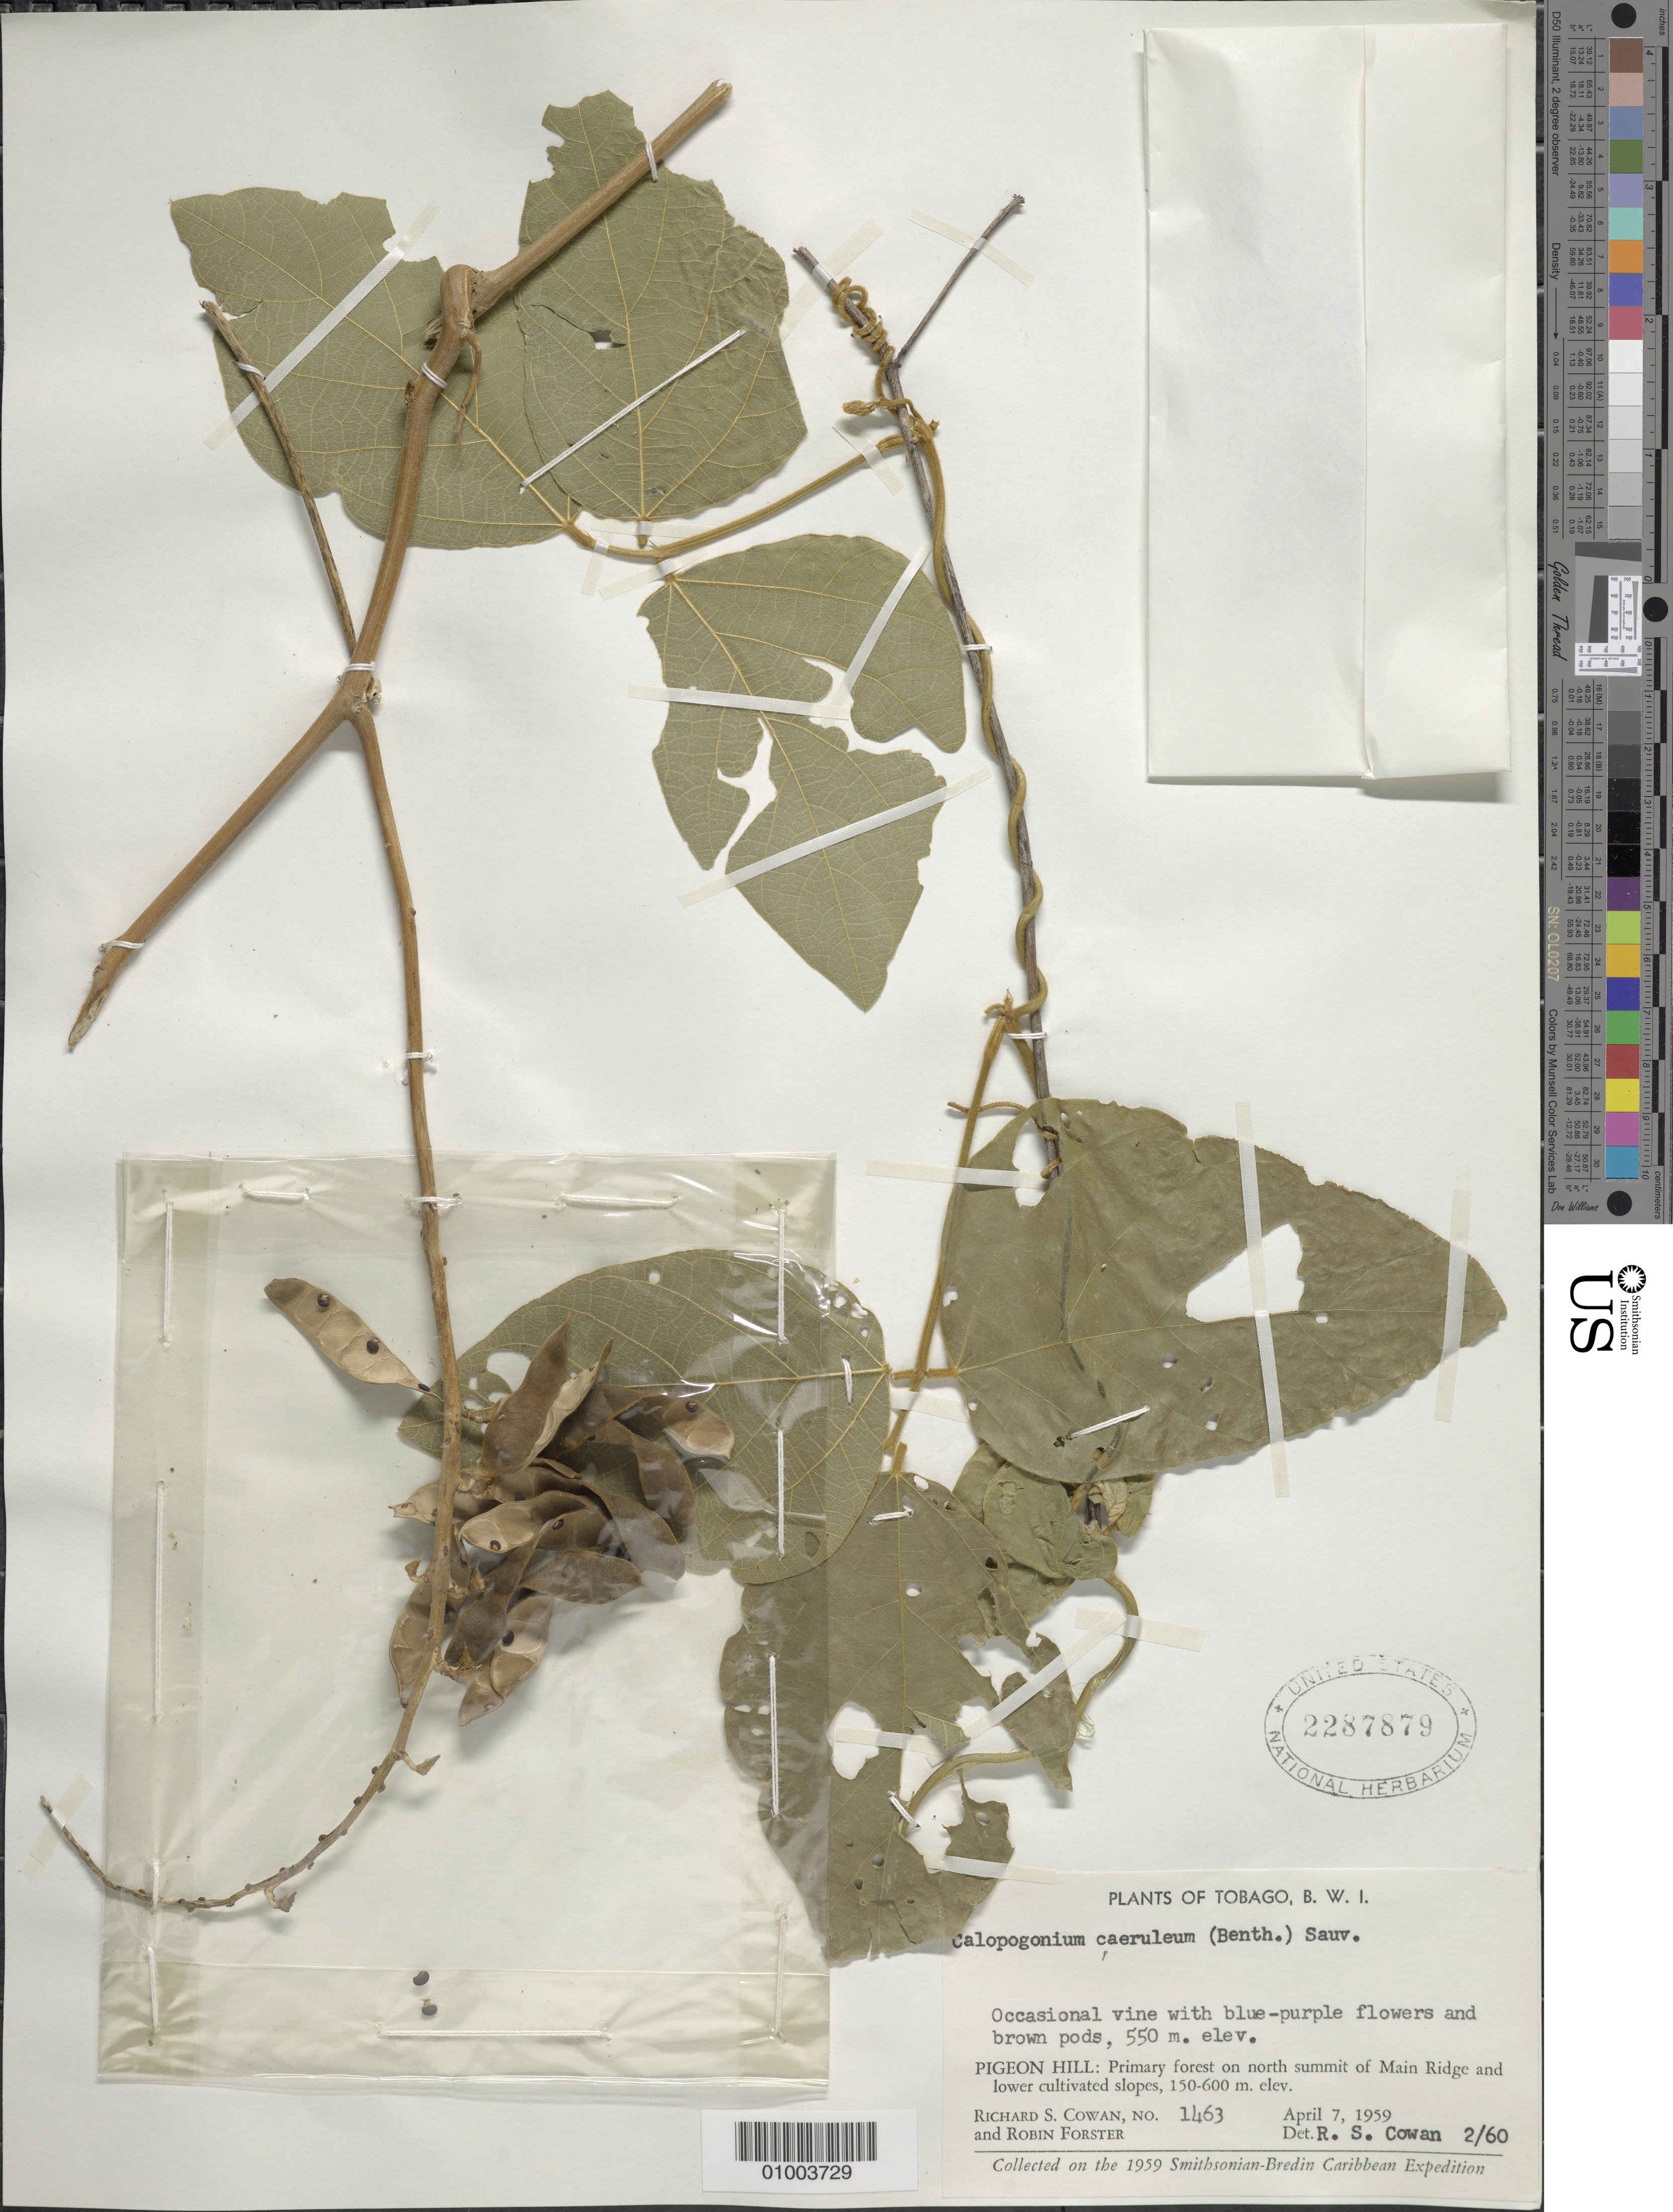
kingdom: Plantae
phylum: Tracheophyta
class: Magnoliopsida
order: Fabales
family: Fabaceae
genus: Calopogonium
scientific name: Calopogonium caeruleum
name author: (Benth.) C. Wright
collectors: R. S. Cowan & R. Forster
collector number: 1463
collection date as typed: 07 Apr 1959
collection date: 1959-04-07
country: Trinidad and Tobago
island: Tobago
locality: Occasional vine with blue-purple flowers and brown pods. PIGEON HILL: Primary forest on north summit of Main Ridge and lwoer cultivated slopes.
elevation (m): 150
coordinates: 0 N, 0 E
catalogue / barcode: US 2287879